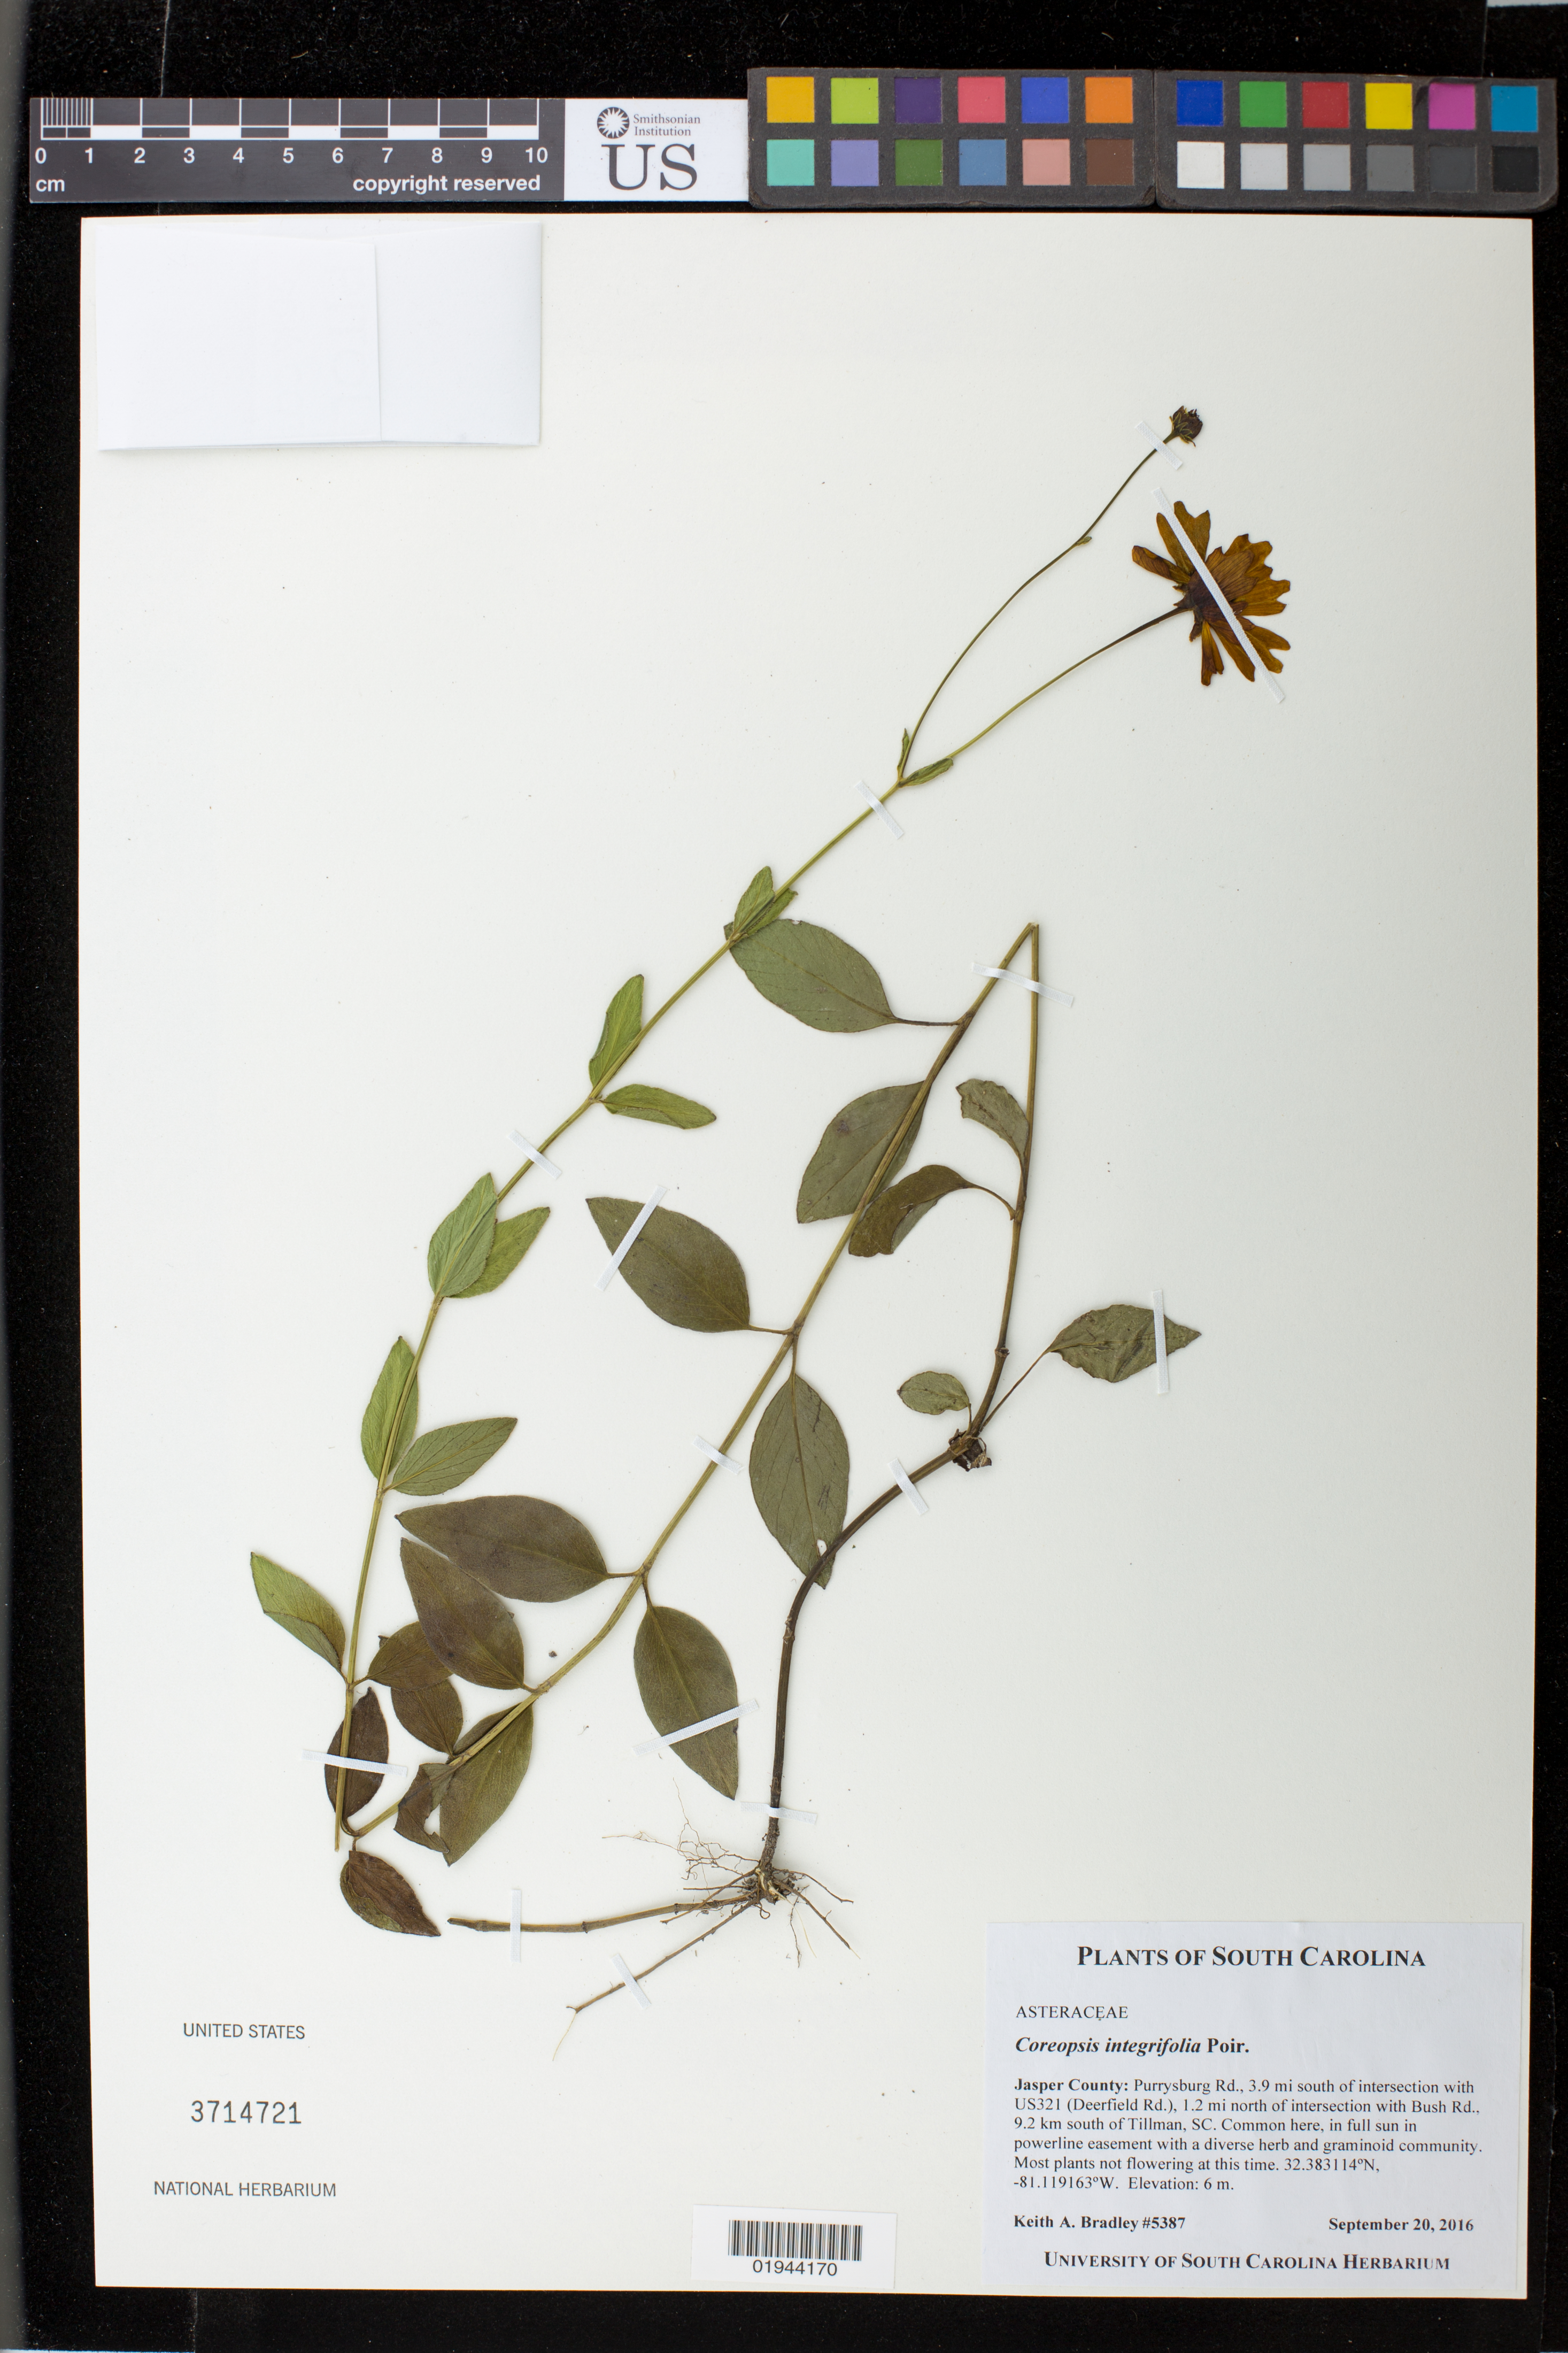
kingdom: Plantae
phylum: Tracheophyta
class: Magnoliopsida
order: Asterales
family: Asteraceae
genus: Coreopsis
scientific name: Coreopsis integrifolia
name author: Poir.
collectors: K. Bradley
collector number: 5387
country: United States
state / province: South Carolina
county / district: Jasper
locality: Purrysburg Road., 3.9 miles south of intersection with US321 (Deerfield Road), 1.2 miles north of intersection with Bush Road, 9.2 km south of Tillman, SC.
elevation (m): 6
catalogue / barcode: US 3714721